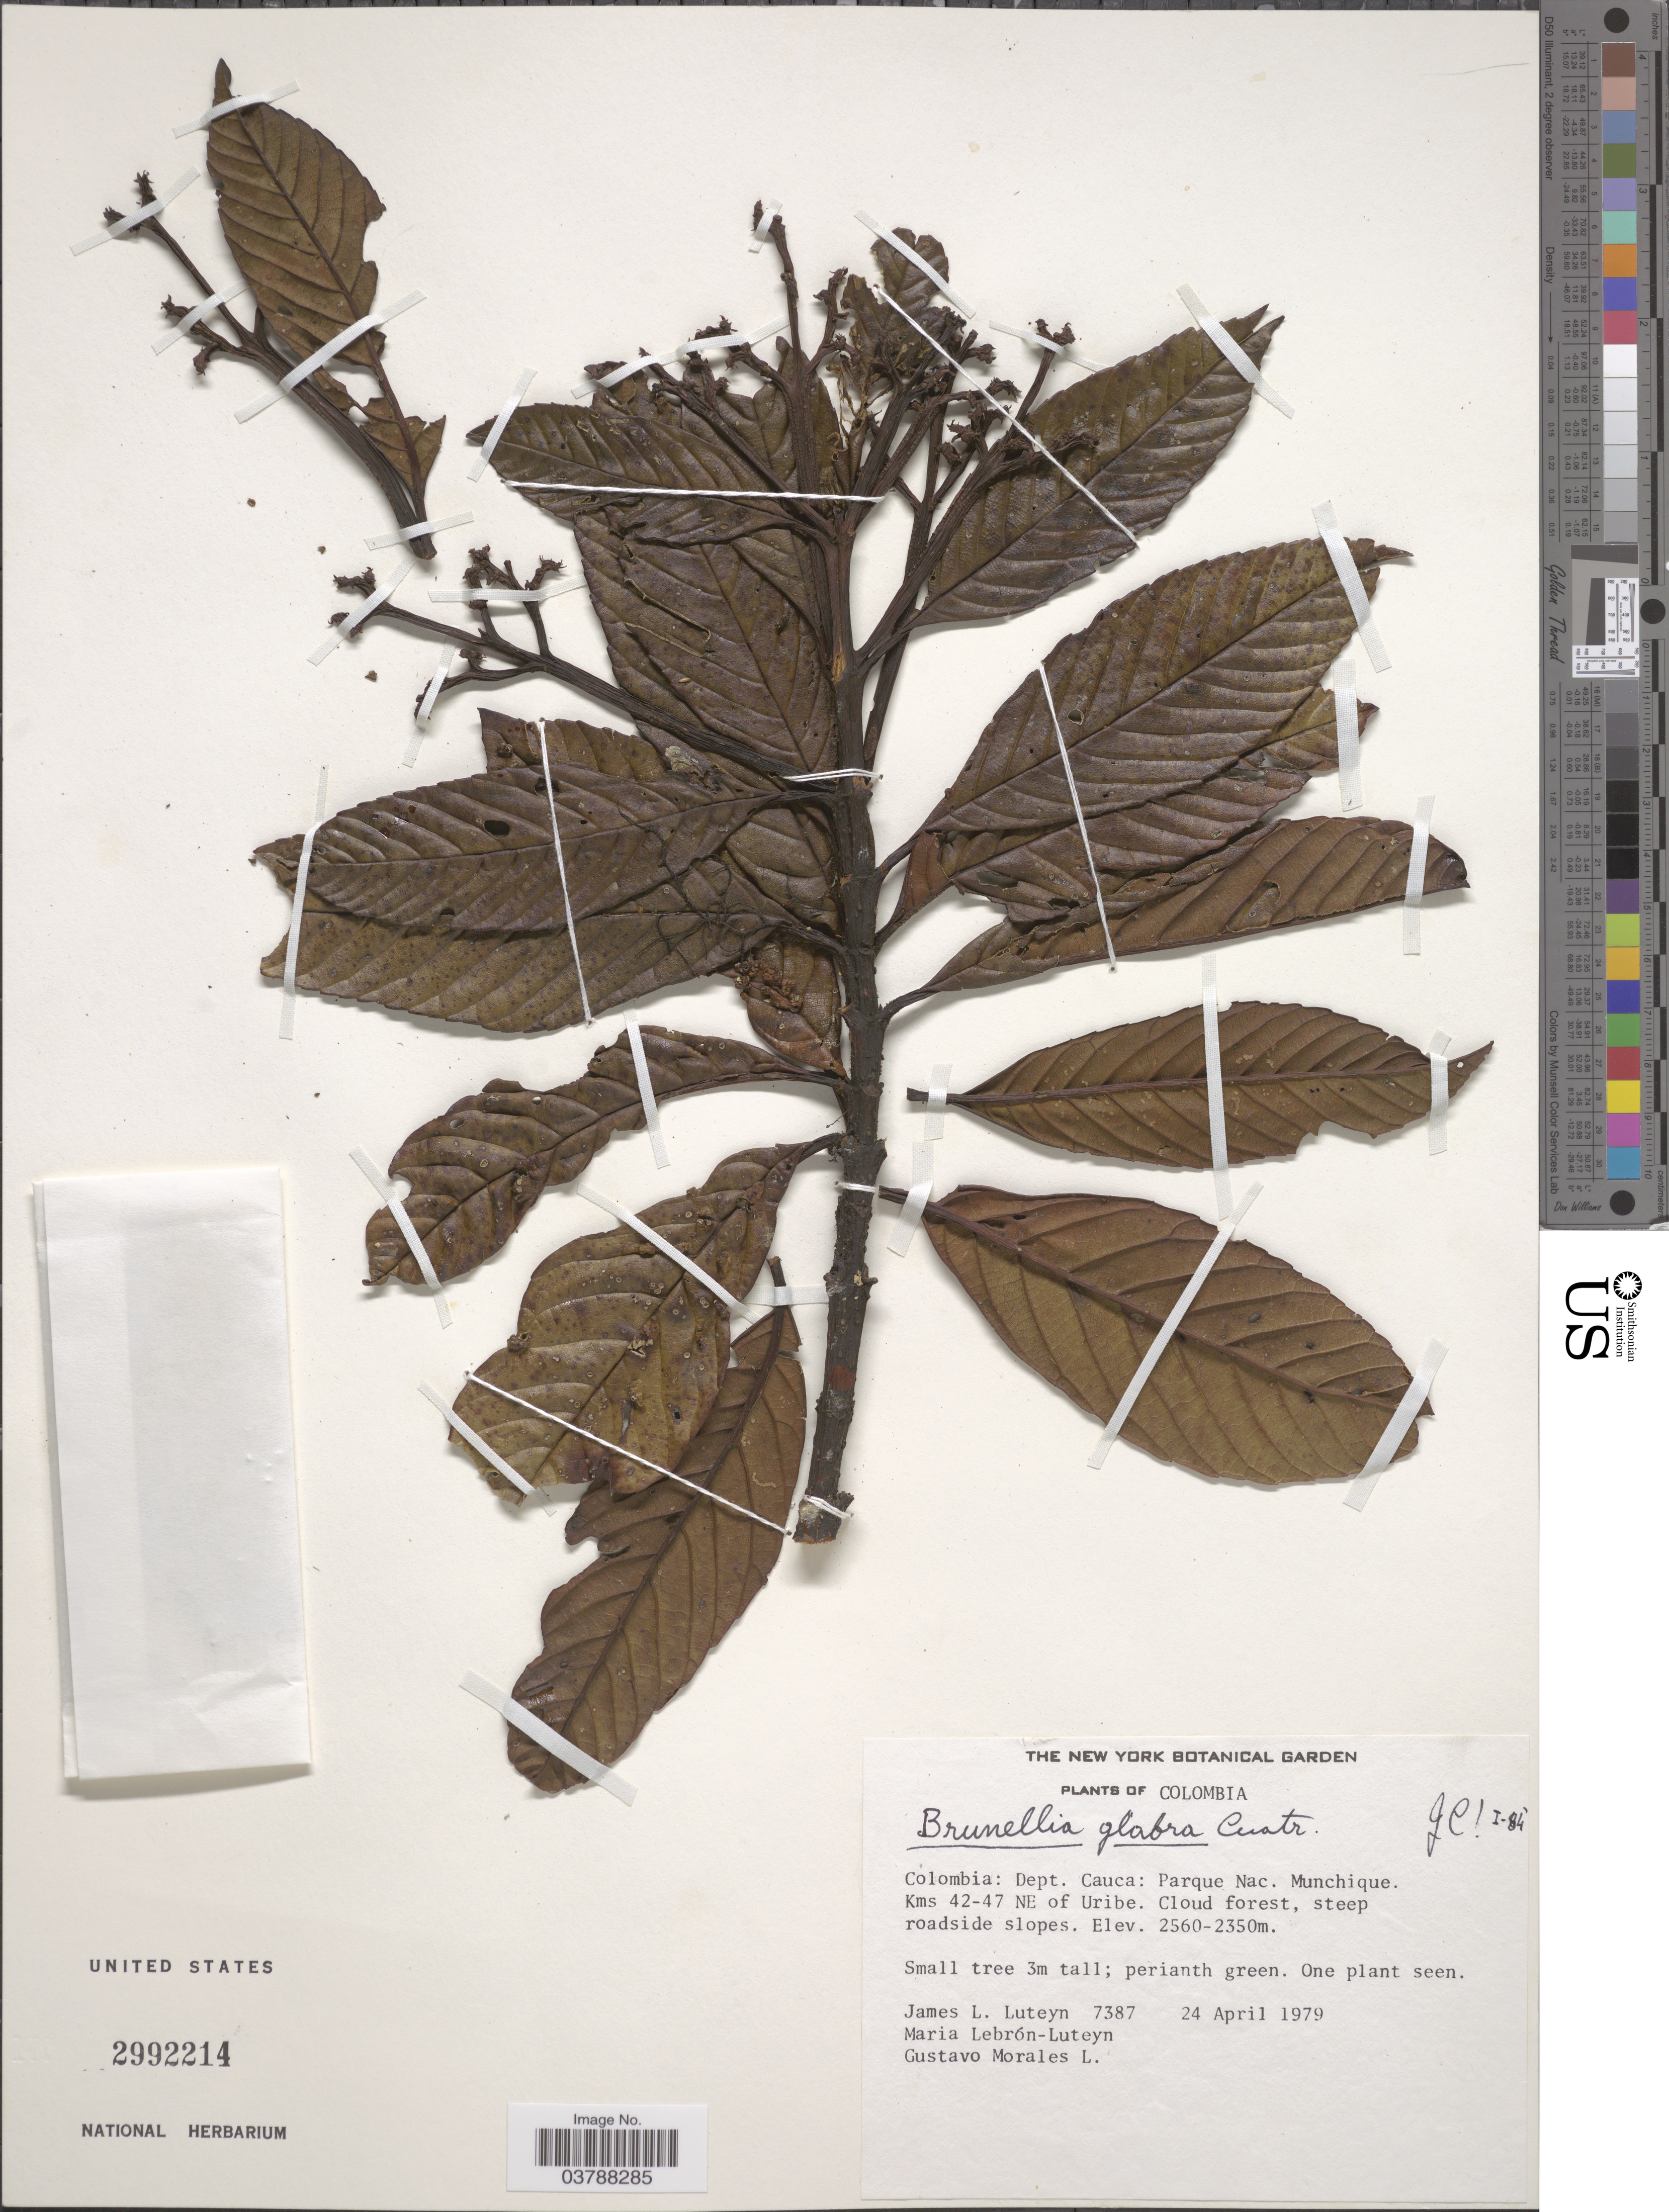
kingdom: Plantae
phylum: Tracheophyta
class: Magnoliopsida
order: Oxalidales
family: Brunelliaceae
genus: Brunellia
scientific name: Brunellia glabra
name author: Cuatrec.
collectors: J. Luteyn, M. L. Lebrón-Luteyn & G. Morales L.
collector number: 7387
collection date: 1979-04-24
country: Colombia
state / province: Cauca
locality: Dept. Cauca: Parque Nac. Munchique. Kms 42-47 NE of Uribe.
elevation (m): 2350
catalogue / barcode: US 2992214